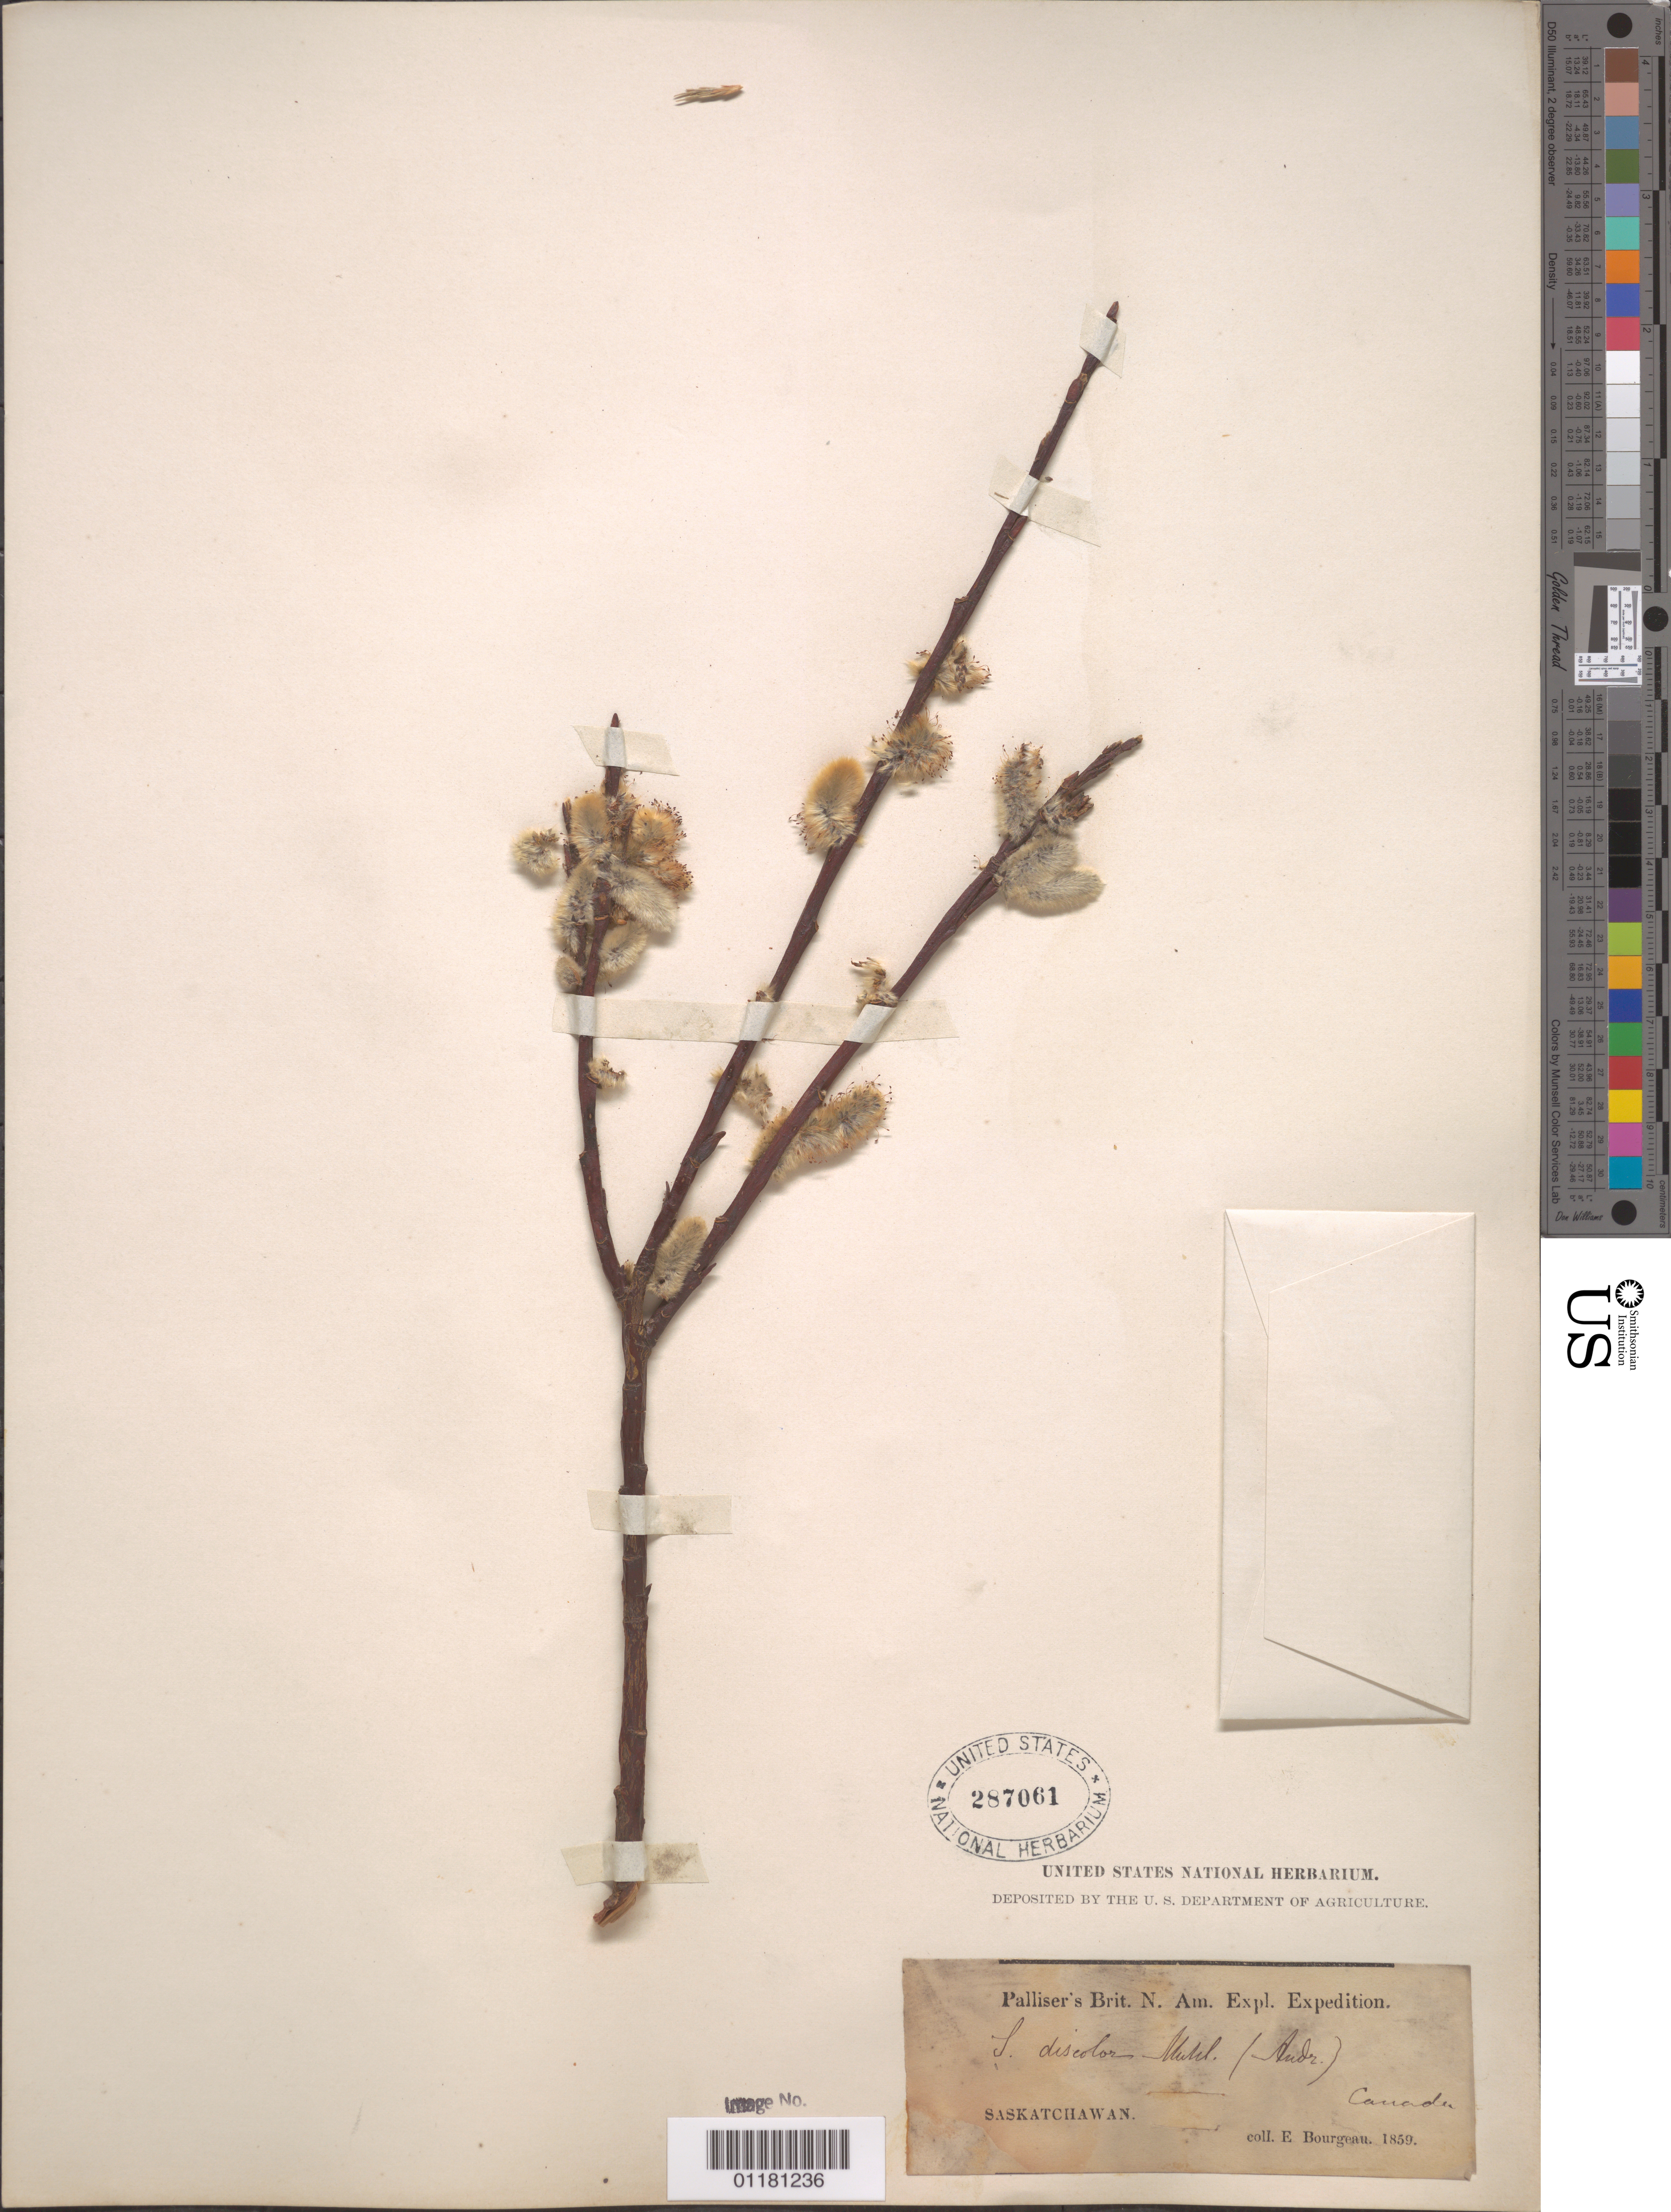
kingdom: Plantae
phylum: Tracheophyta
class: Magnoliopsida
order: Malpighiales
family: Salicaceae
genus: Salix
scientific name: Salix discolor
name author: Muhl.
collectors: E. Bourgeau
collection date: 1859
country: Canada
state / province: Saskatchewan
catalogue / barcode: US 287061